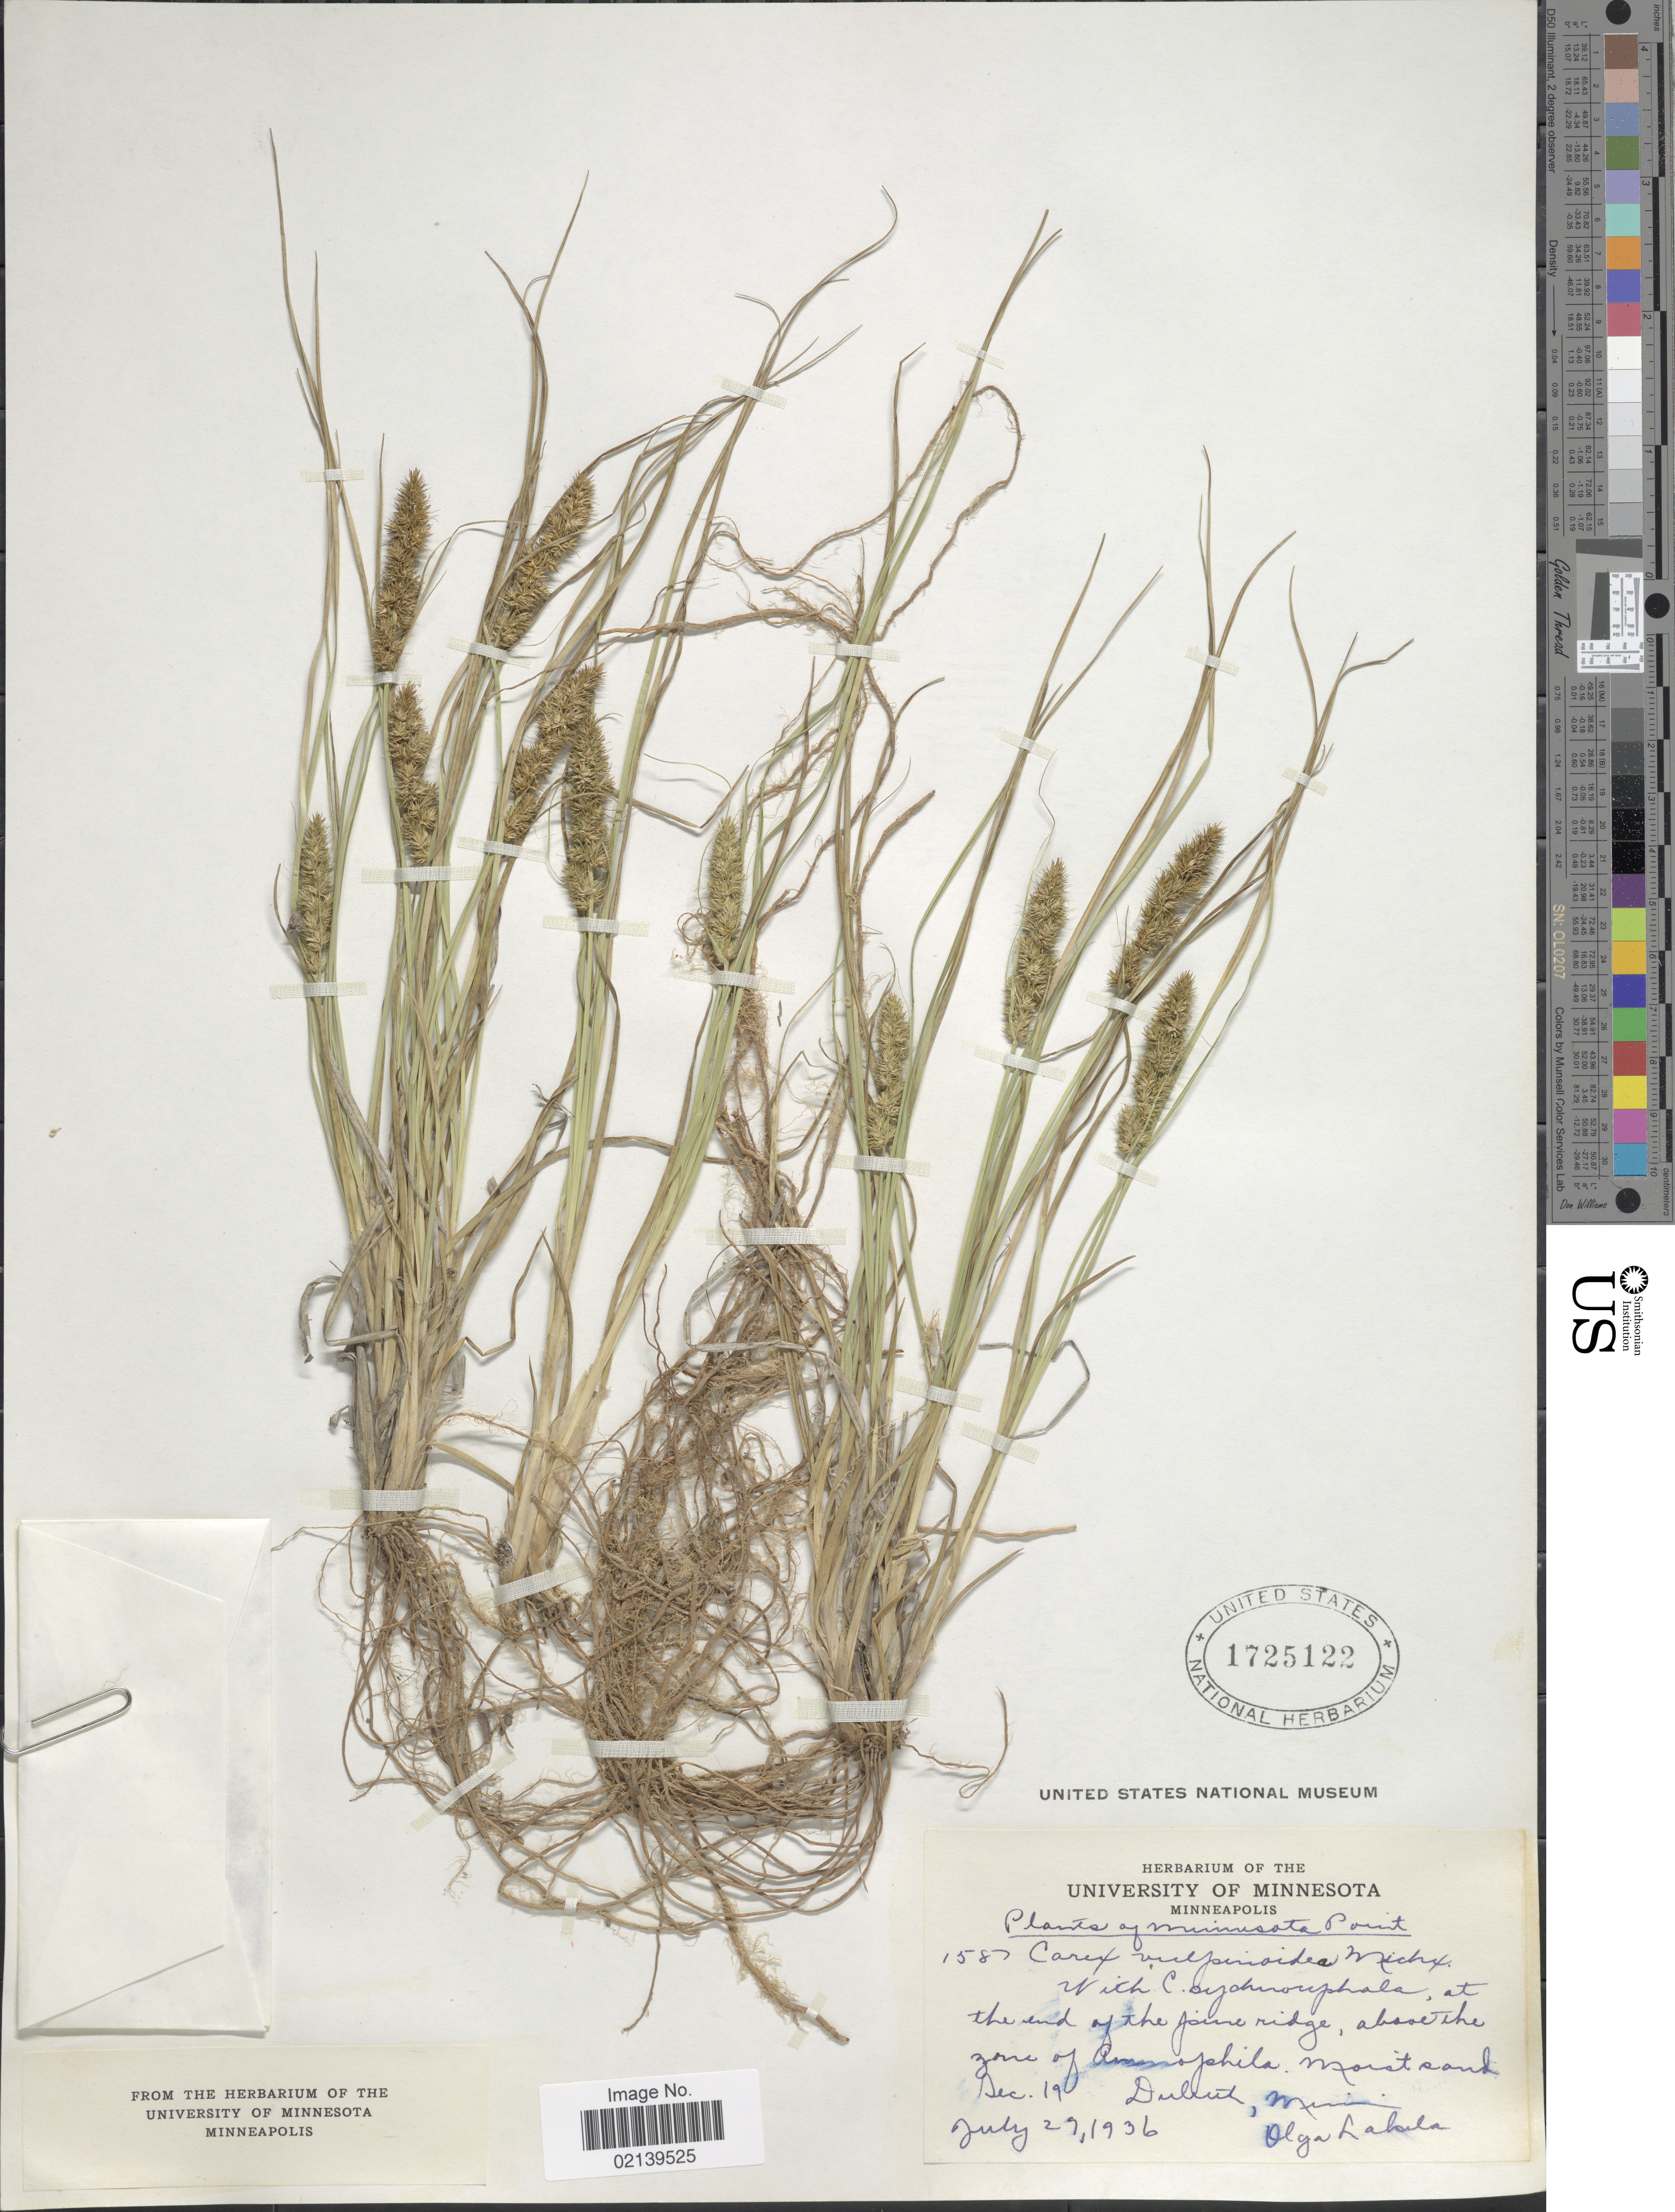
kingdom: Plantae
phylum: Tracheophyta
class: Liliopsida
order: Poales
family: Cyperaceae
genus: Carex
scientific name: Carex vulpinoidea Michx.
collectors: O. K. Lakela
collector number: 1587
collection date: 1936-07-27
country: United States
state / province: Minnesota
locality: At the end of the pine ridge, above the zone of Ammophila, Duluth, Minn.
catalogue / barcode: US 1725122